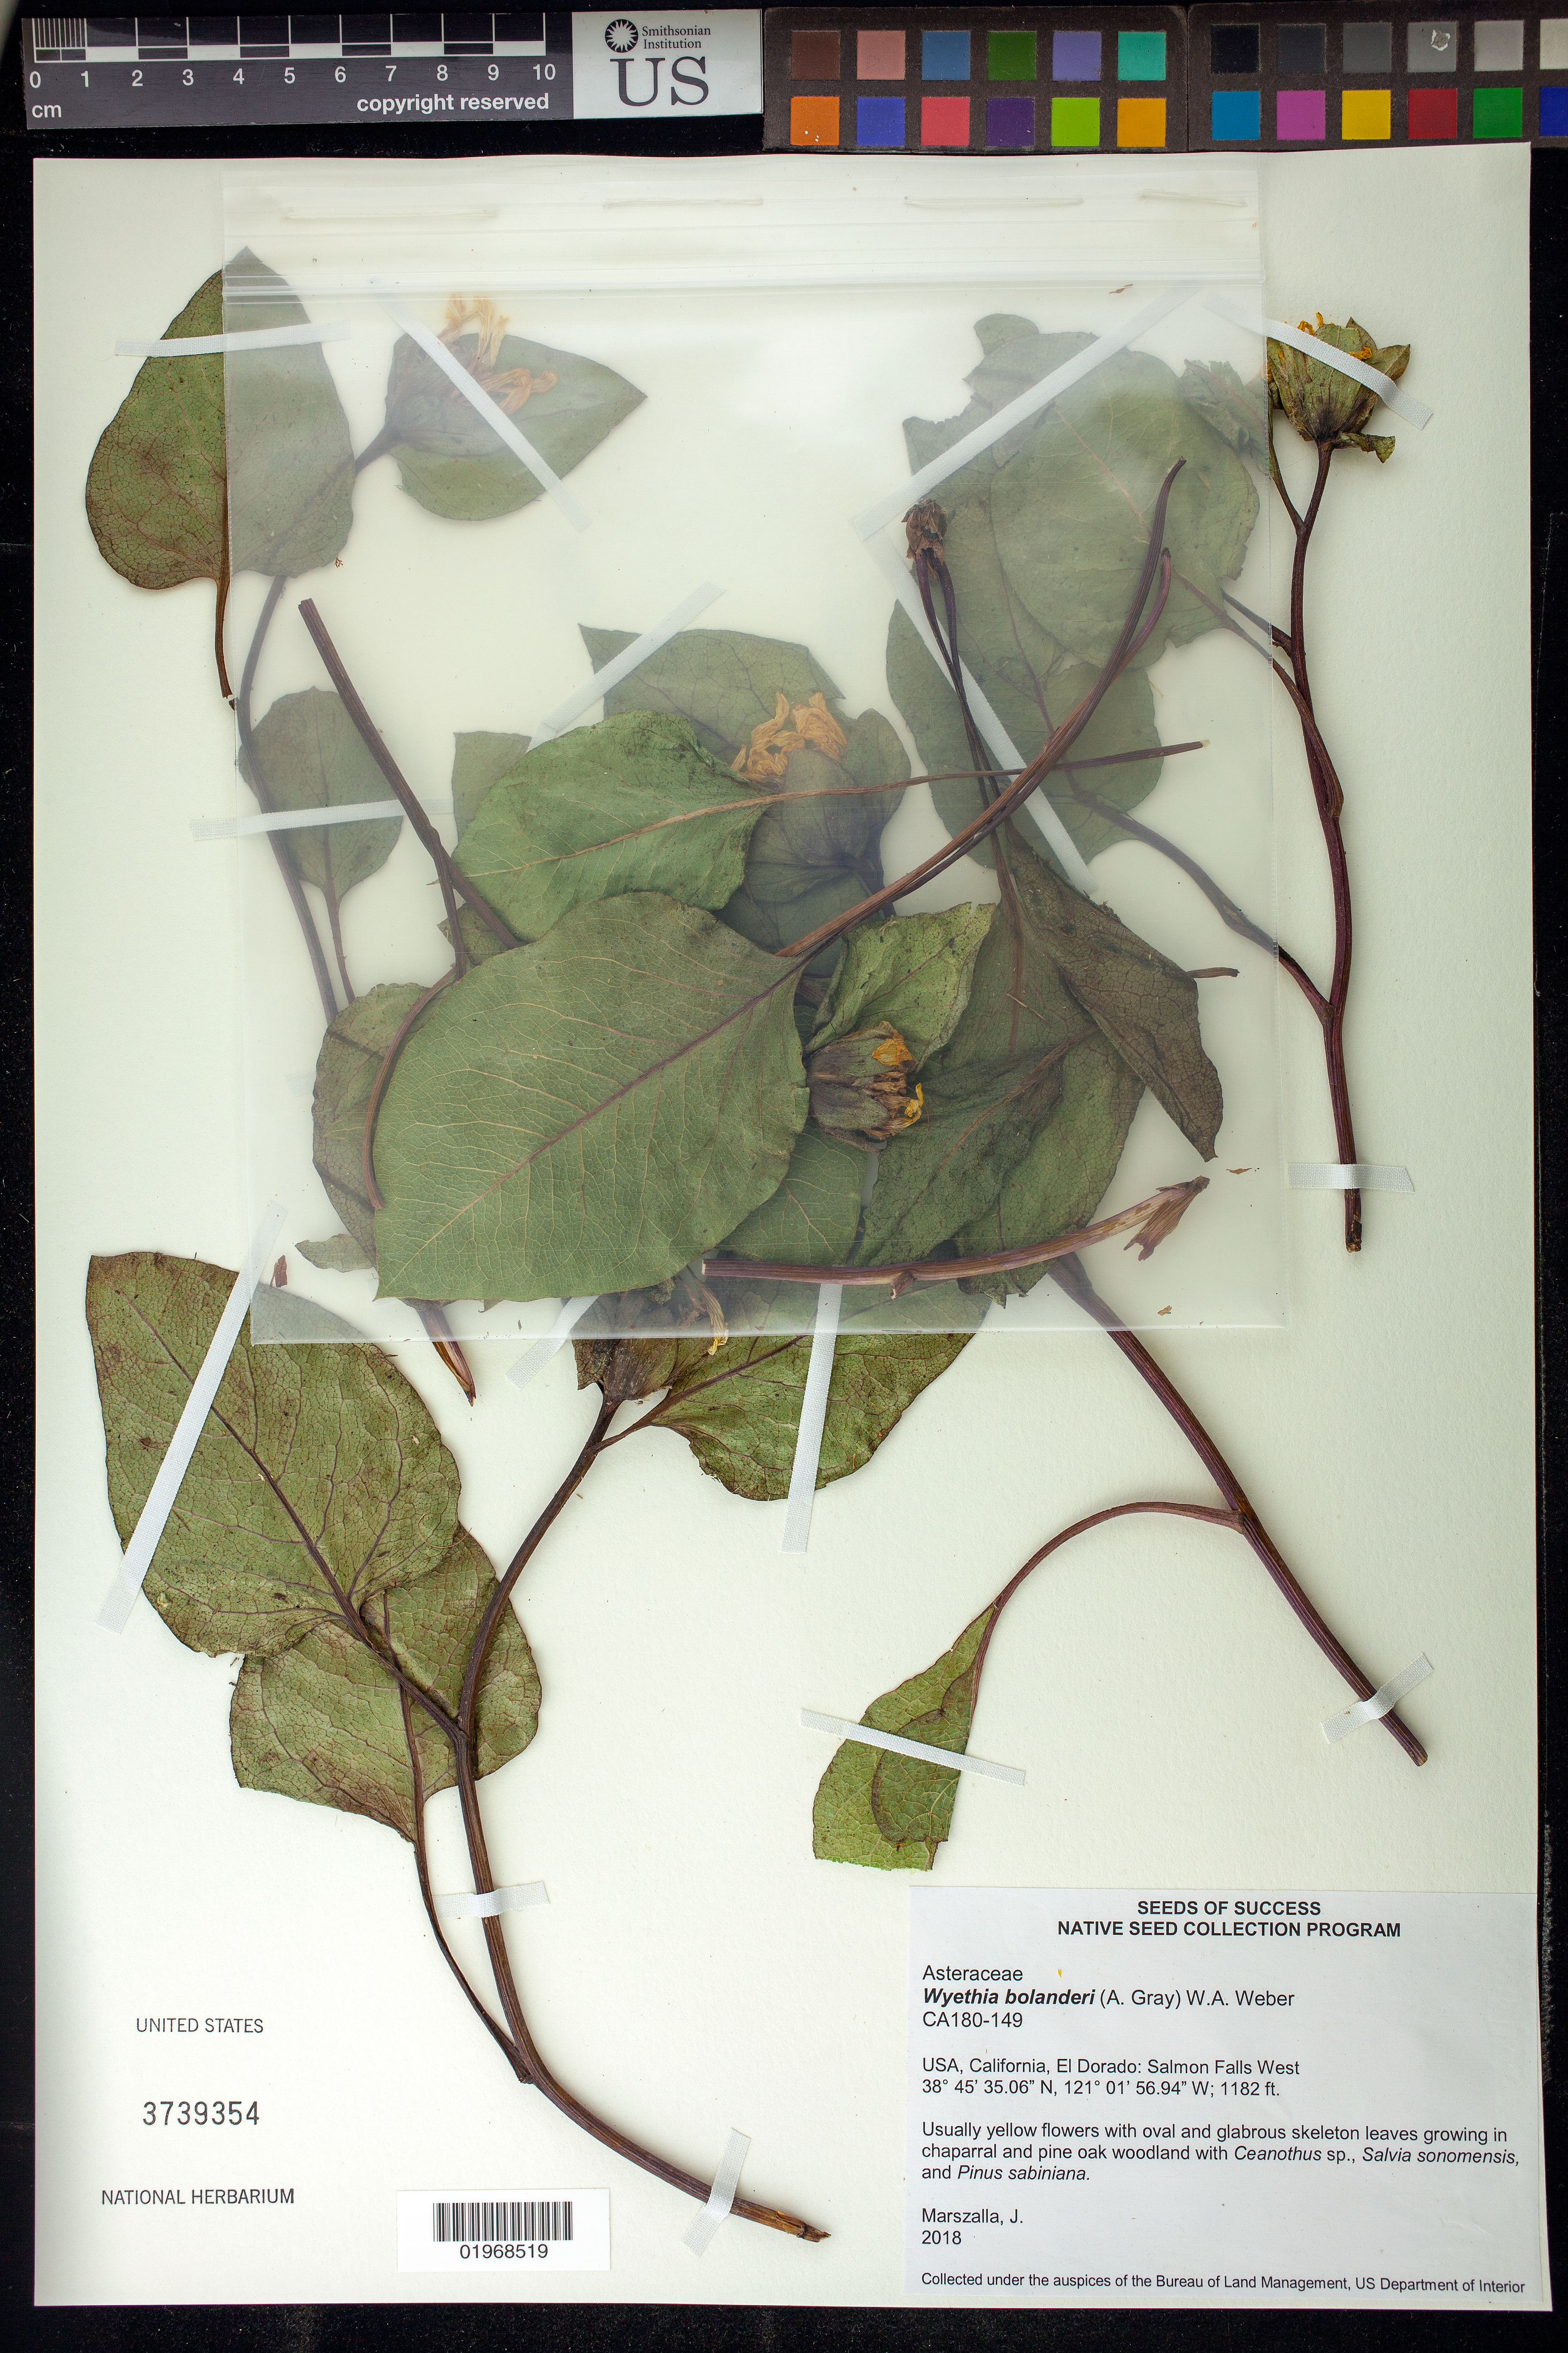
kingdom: Plantae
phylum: Tracheophyta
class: Magnoliopsida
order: Asterales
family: Asteraceae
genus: Wyethia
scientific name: Wyethia borlanderi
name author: (A. Gray) W.A. Weber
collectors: J. Marszalla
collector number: CA180-149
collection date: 2018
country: United States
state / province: California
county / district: El Dorado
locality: Salmon Falls West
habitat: Chaparral and pine oak woodland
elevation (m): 360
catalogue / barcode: US 3739354